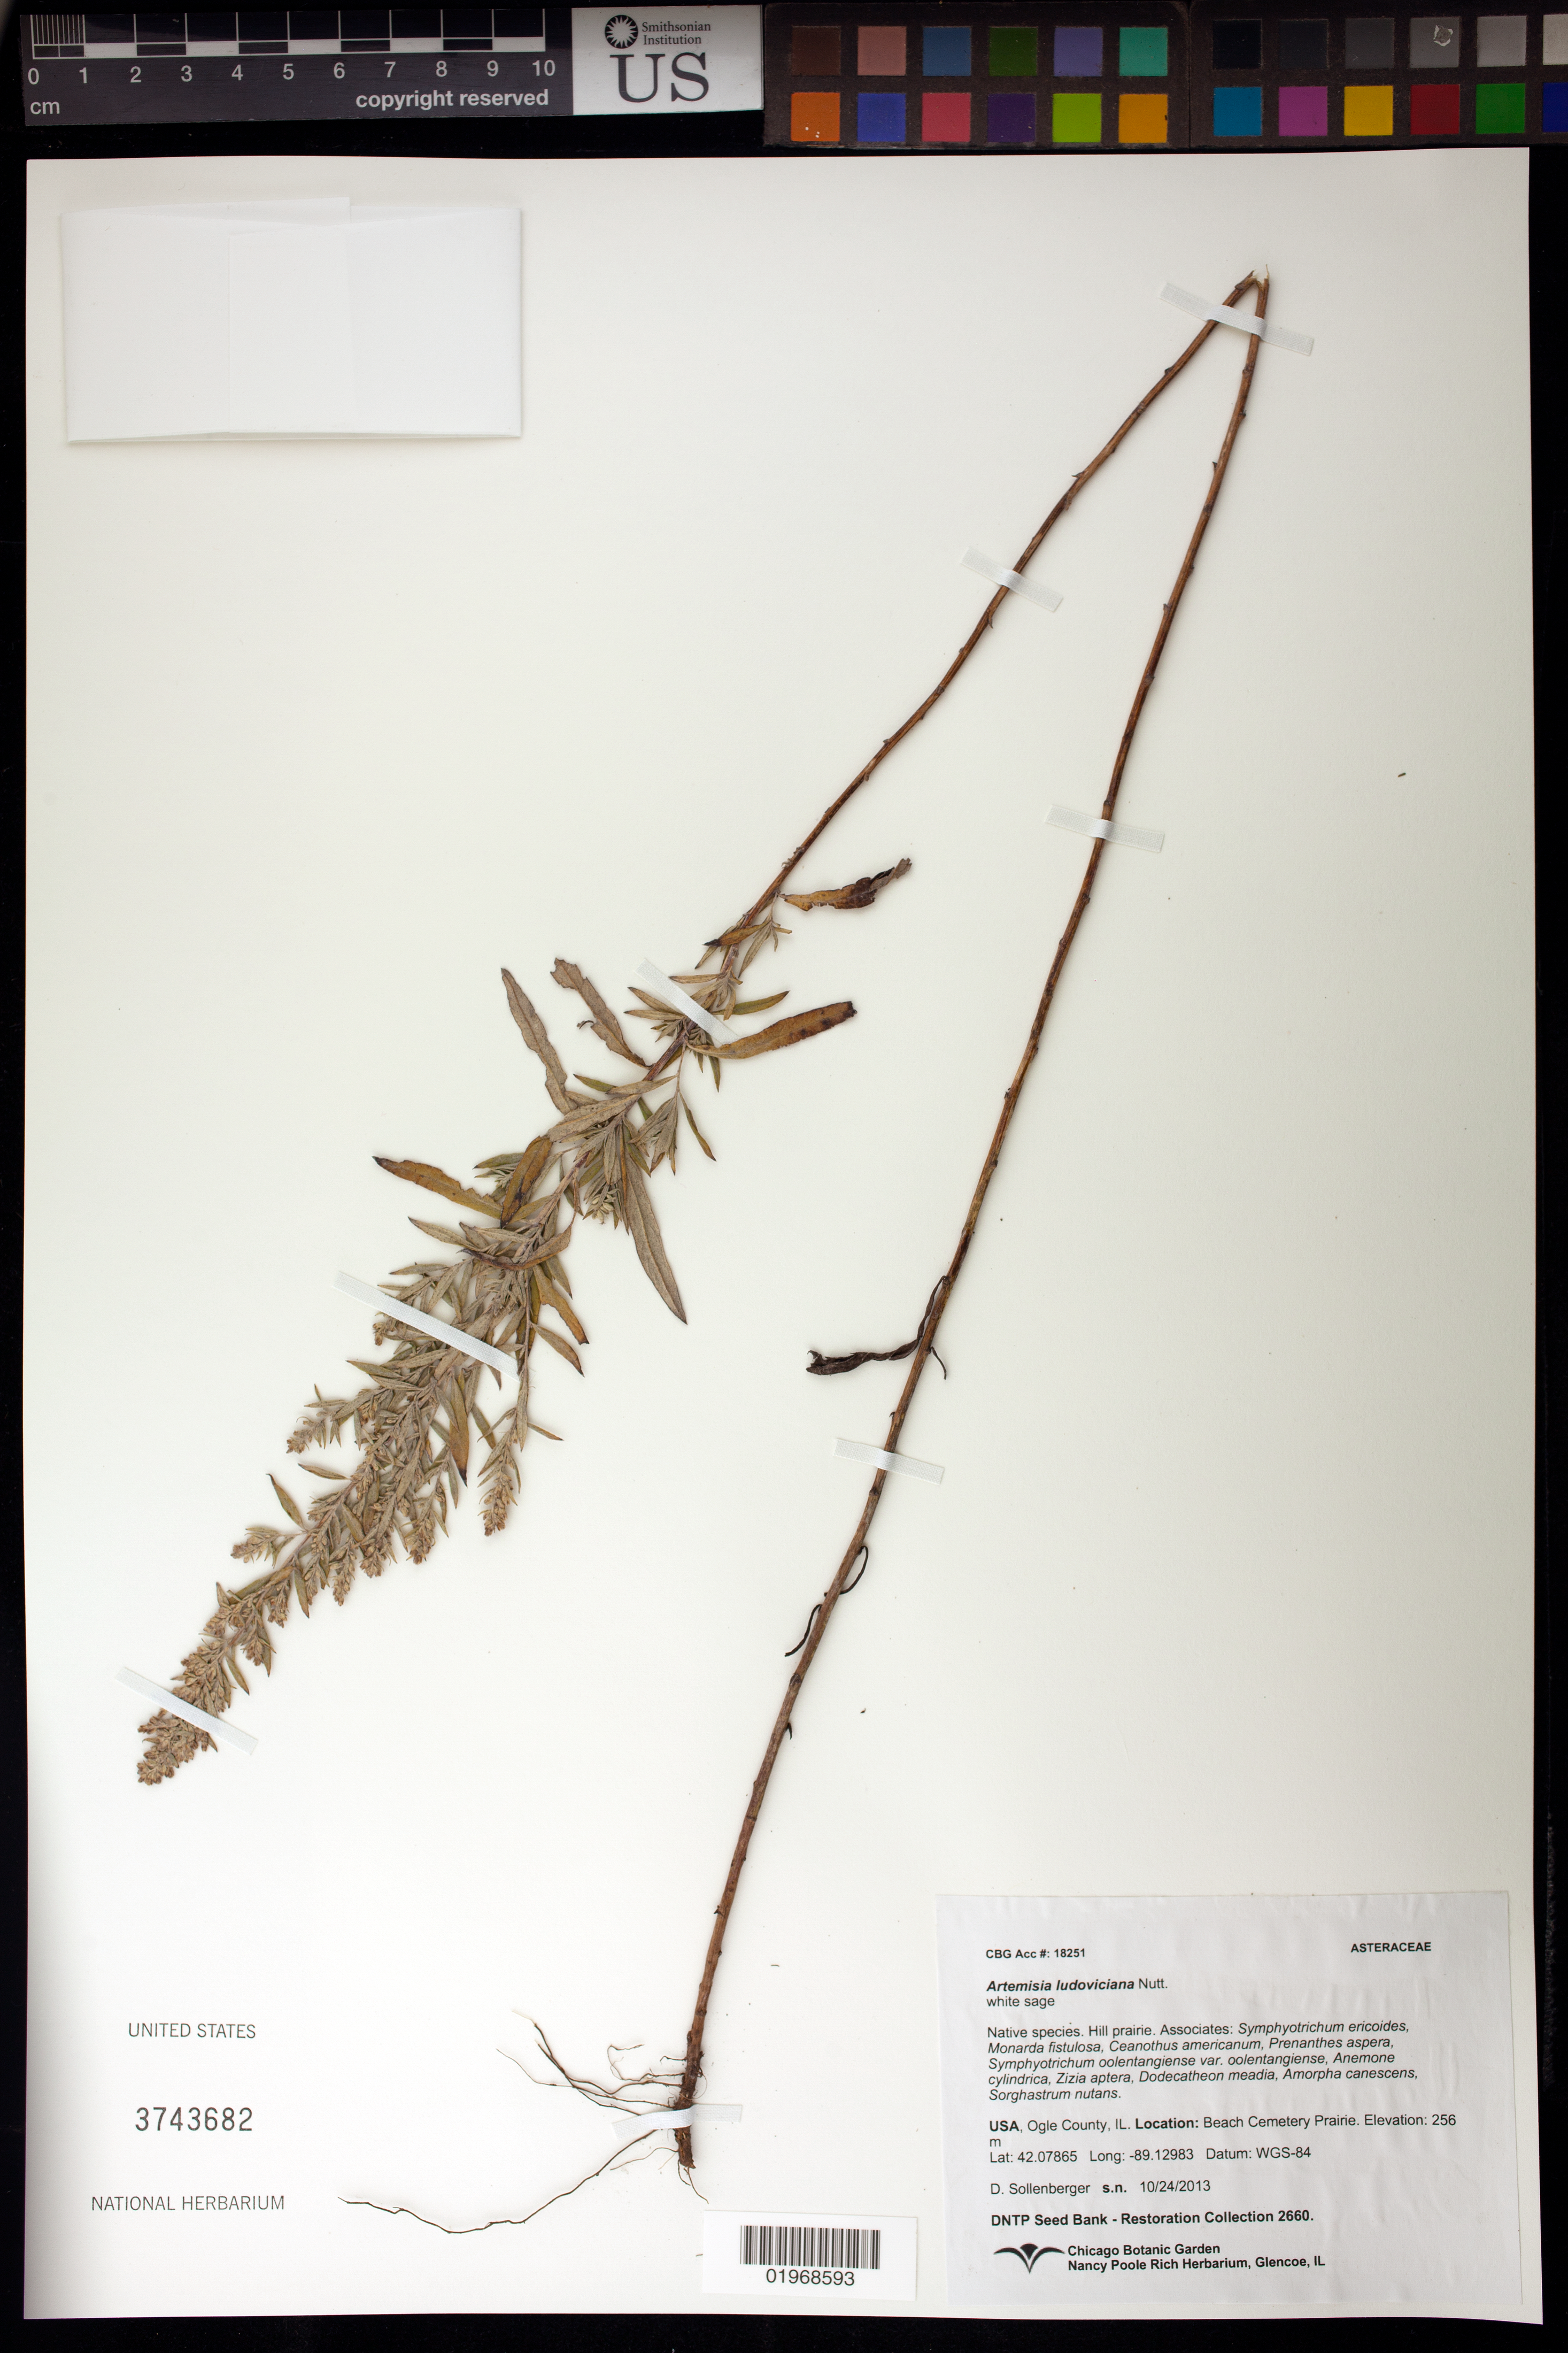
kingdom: Plantae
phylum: Tracheophyta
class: Magnoliopsida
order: Asterales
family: Asteraceae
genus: Artemisia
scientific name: Artemisia ludoviciana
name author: Nutt.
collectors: D. Sollenberger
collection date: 2013-10-24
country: United States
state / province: Illinois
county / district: Ogle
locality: Beach Cemetery Prairie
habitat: Hill prairine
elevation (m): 256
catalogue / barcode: US 3743682